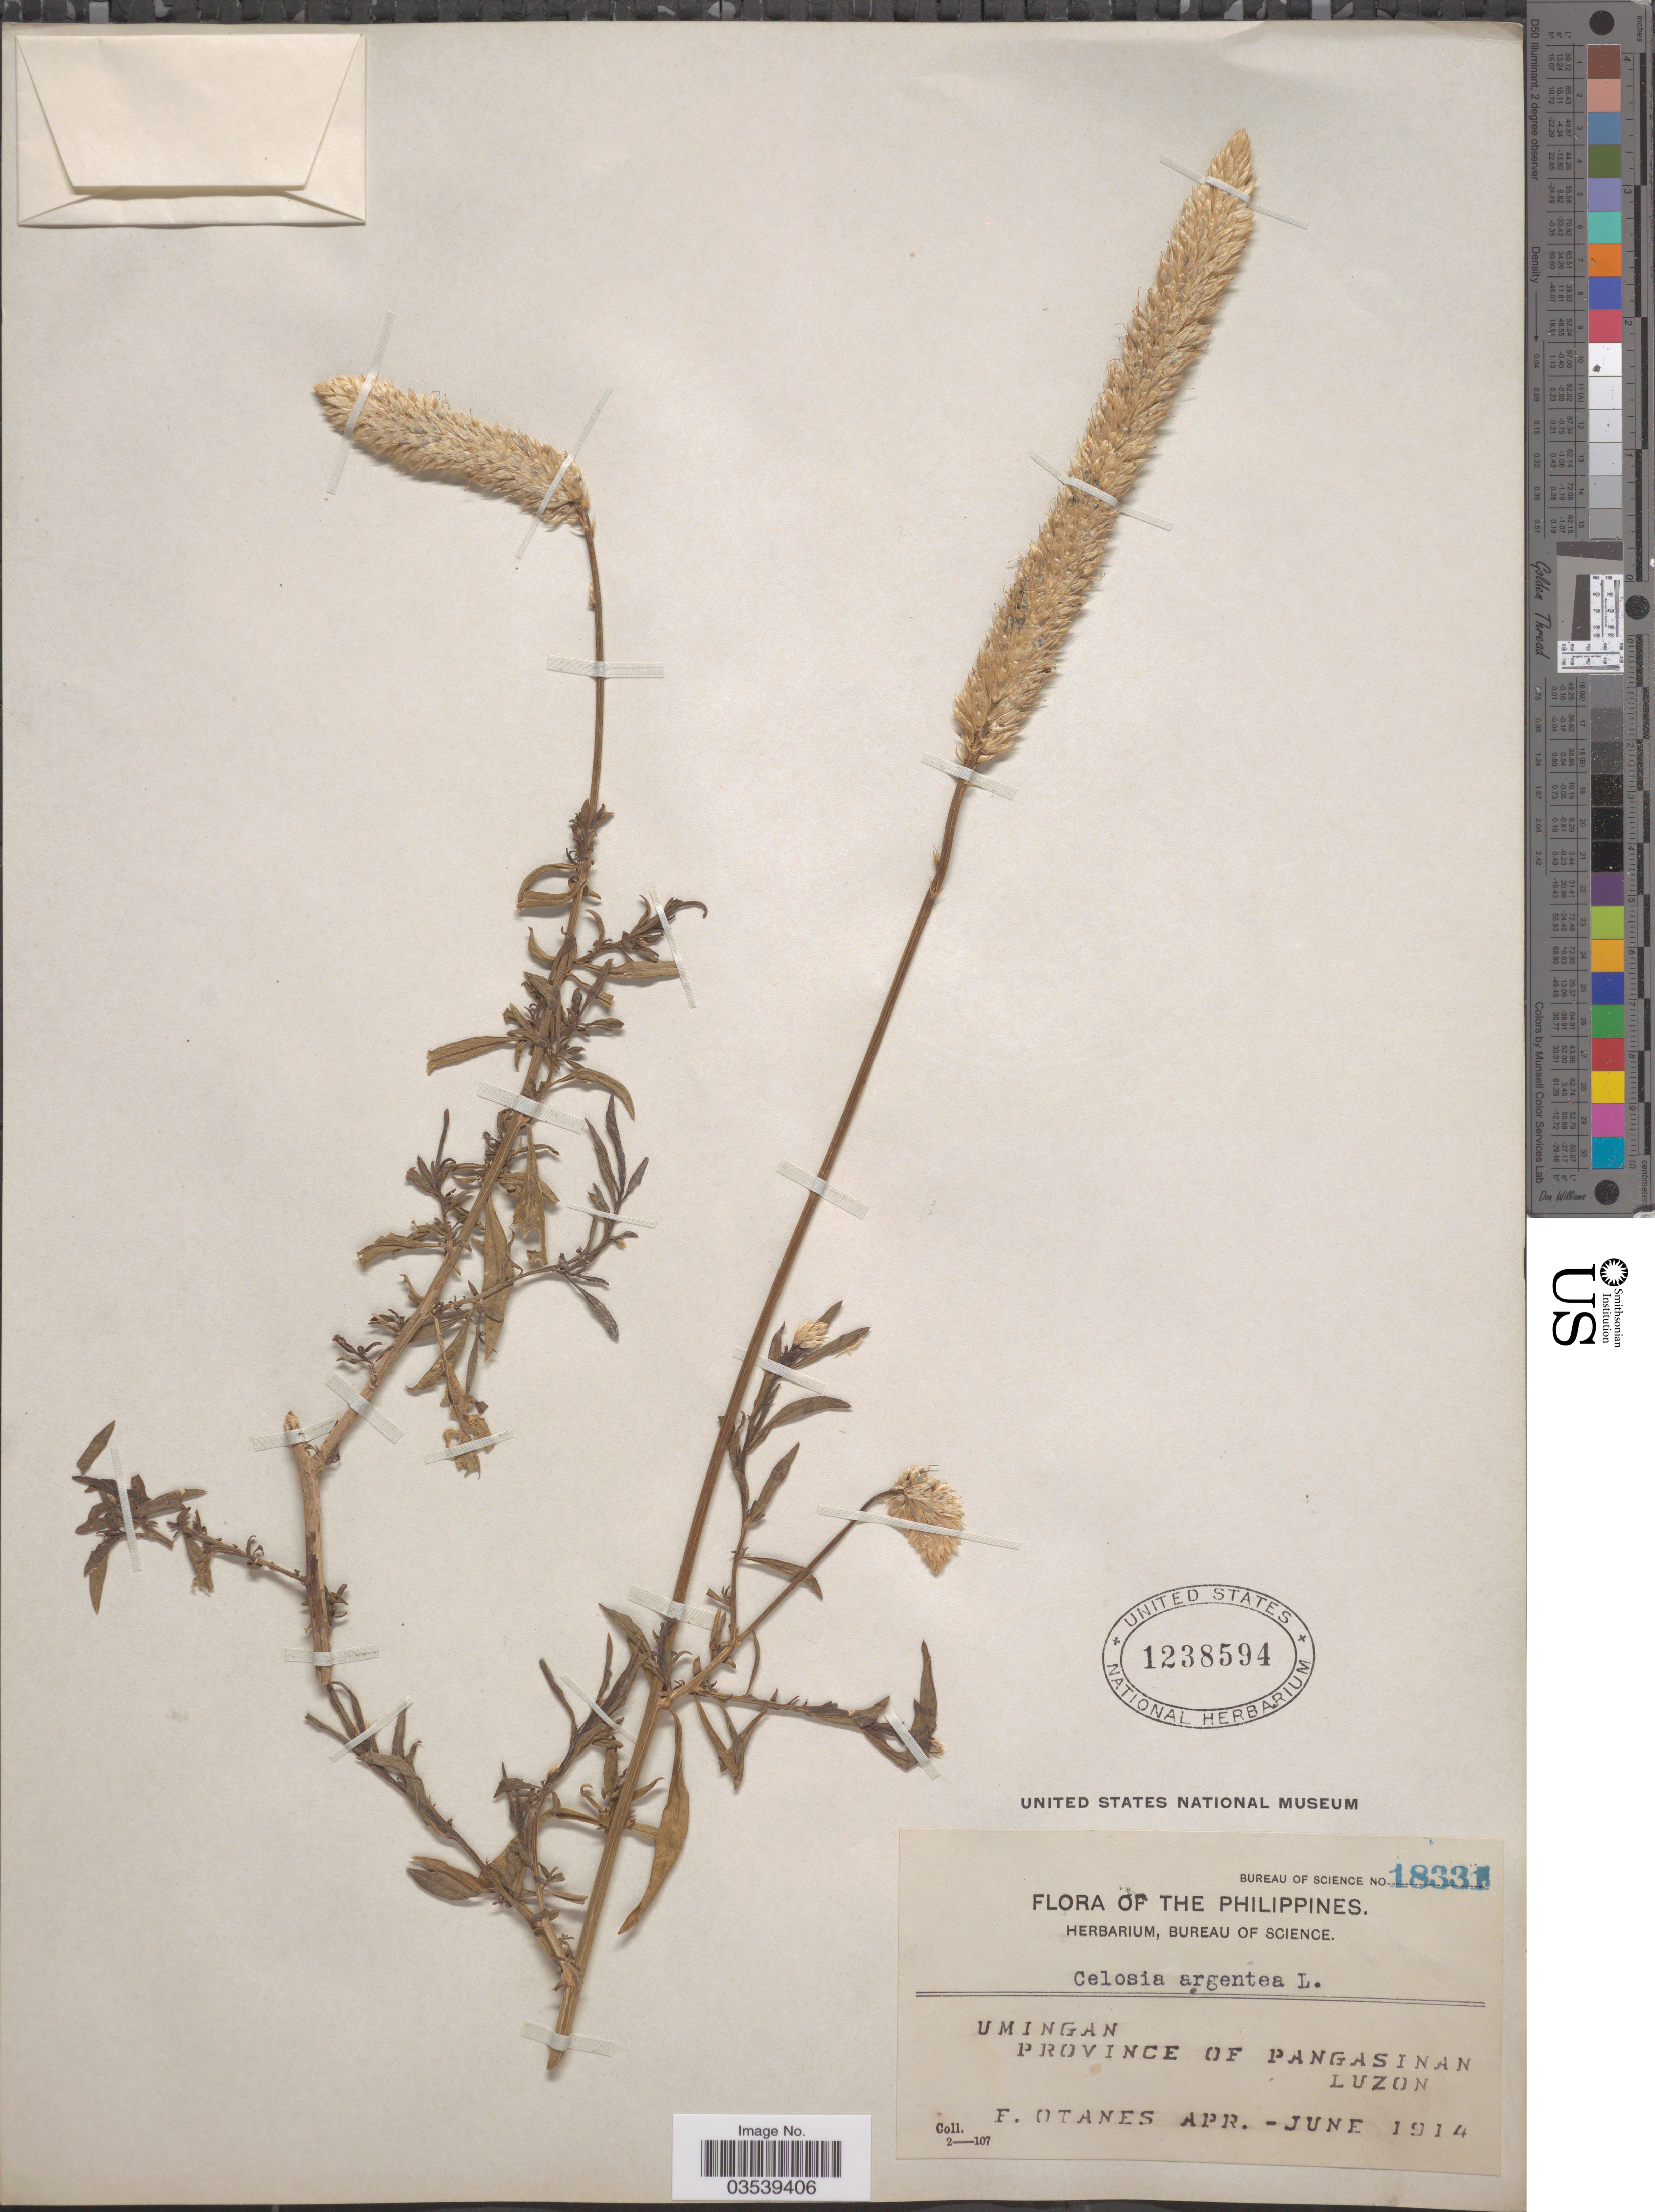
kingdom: Plantae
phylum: Tracheophyta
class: Magnoliopsida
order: Caryophyllales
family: Amaranthaceae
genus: Celosia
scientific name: Celosia argentea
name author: L.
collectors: F. Q. Otanes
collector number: Bureau of Science 18331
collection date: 1914-04/1914-06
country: Philippines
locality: Umingan, Province of Pangasinan, Luzon.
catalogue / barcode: US 1238594